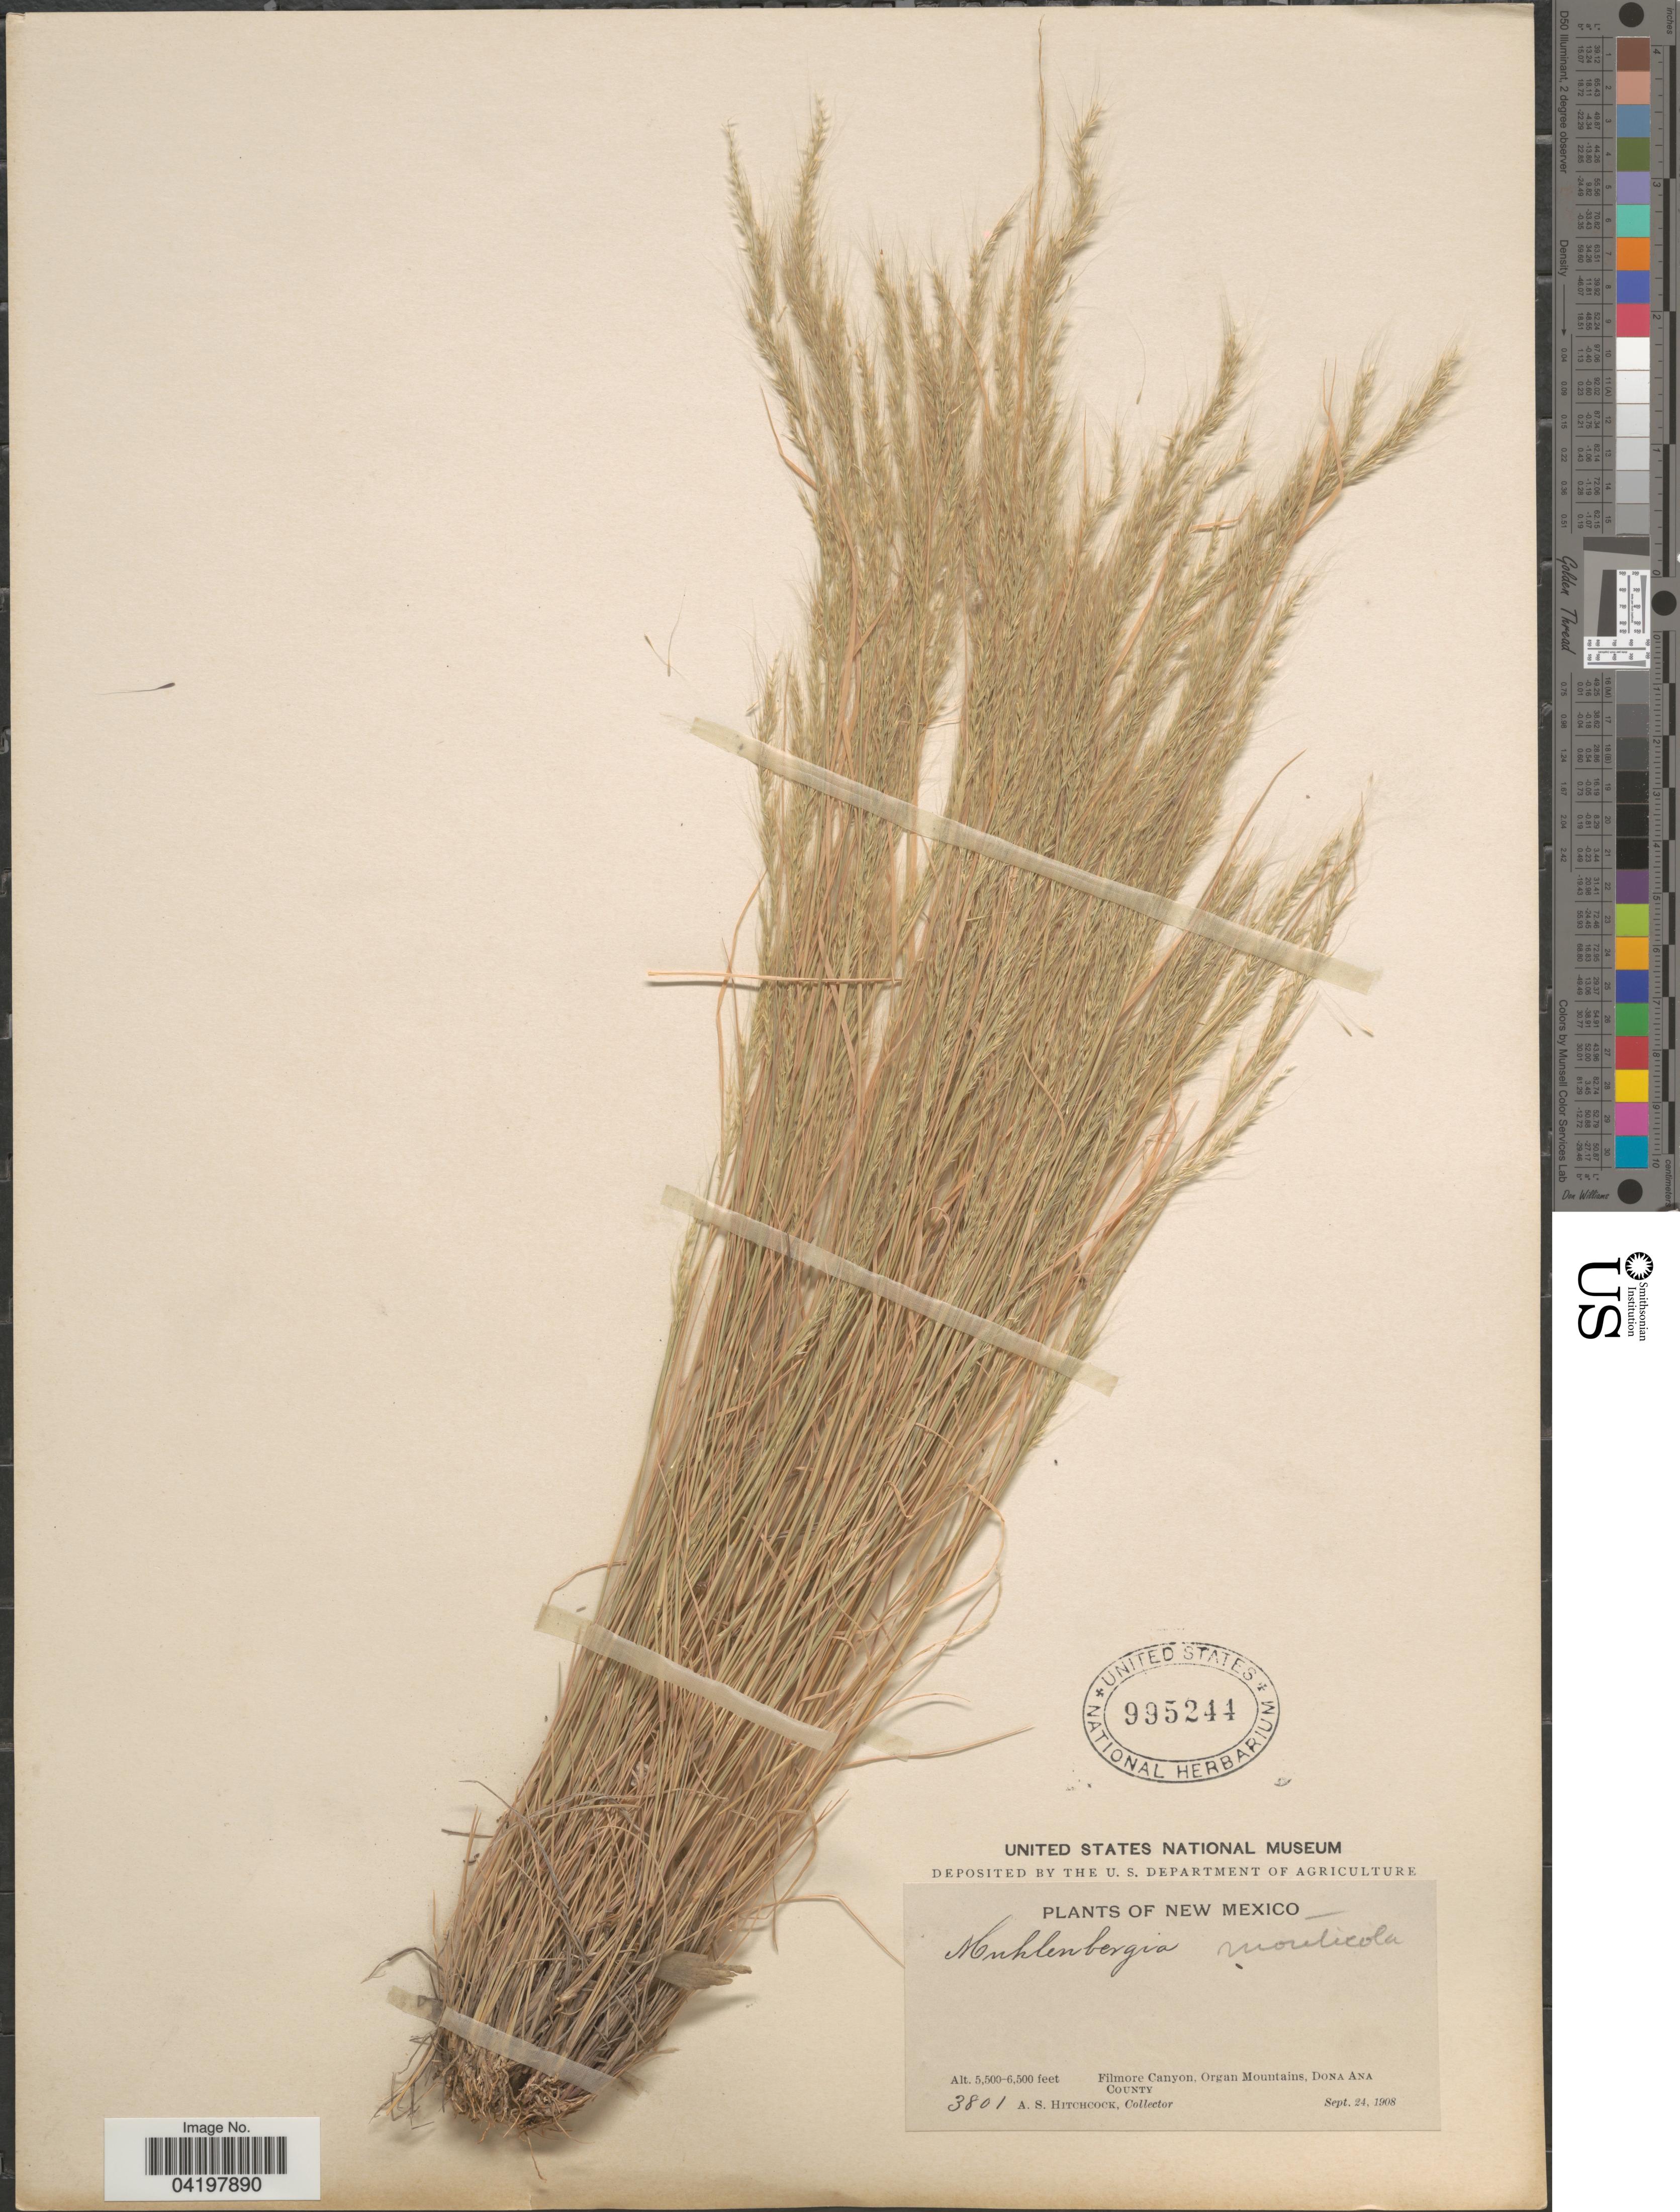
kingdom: Plantae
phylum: Tracheophyta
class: Liliopsida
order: Poales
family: Poaceae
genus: Muhlenbergia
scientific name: Muhlenbergia tenuifolia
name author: (Kunth) Kunth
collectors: A. S. Hitchcock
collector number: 3801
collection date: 1908-09-24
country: United States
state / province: New Mexico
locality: Filmore Canyon, Organ Mountains, Dona Ana County.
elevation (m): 1676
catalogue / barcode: US 995244